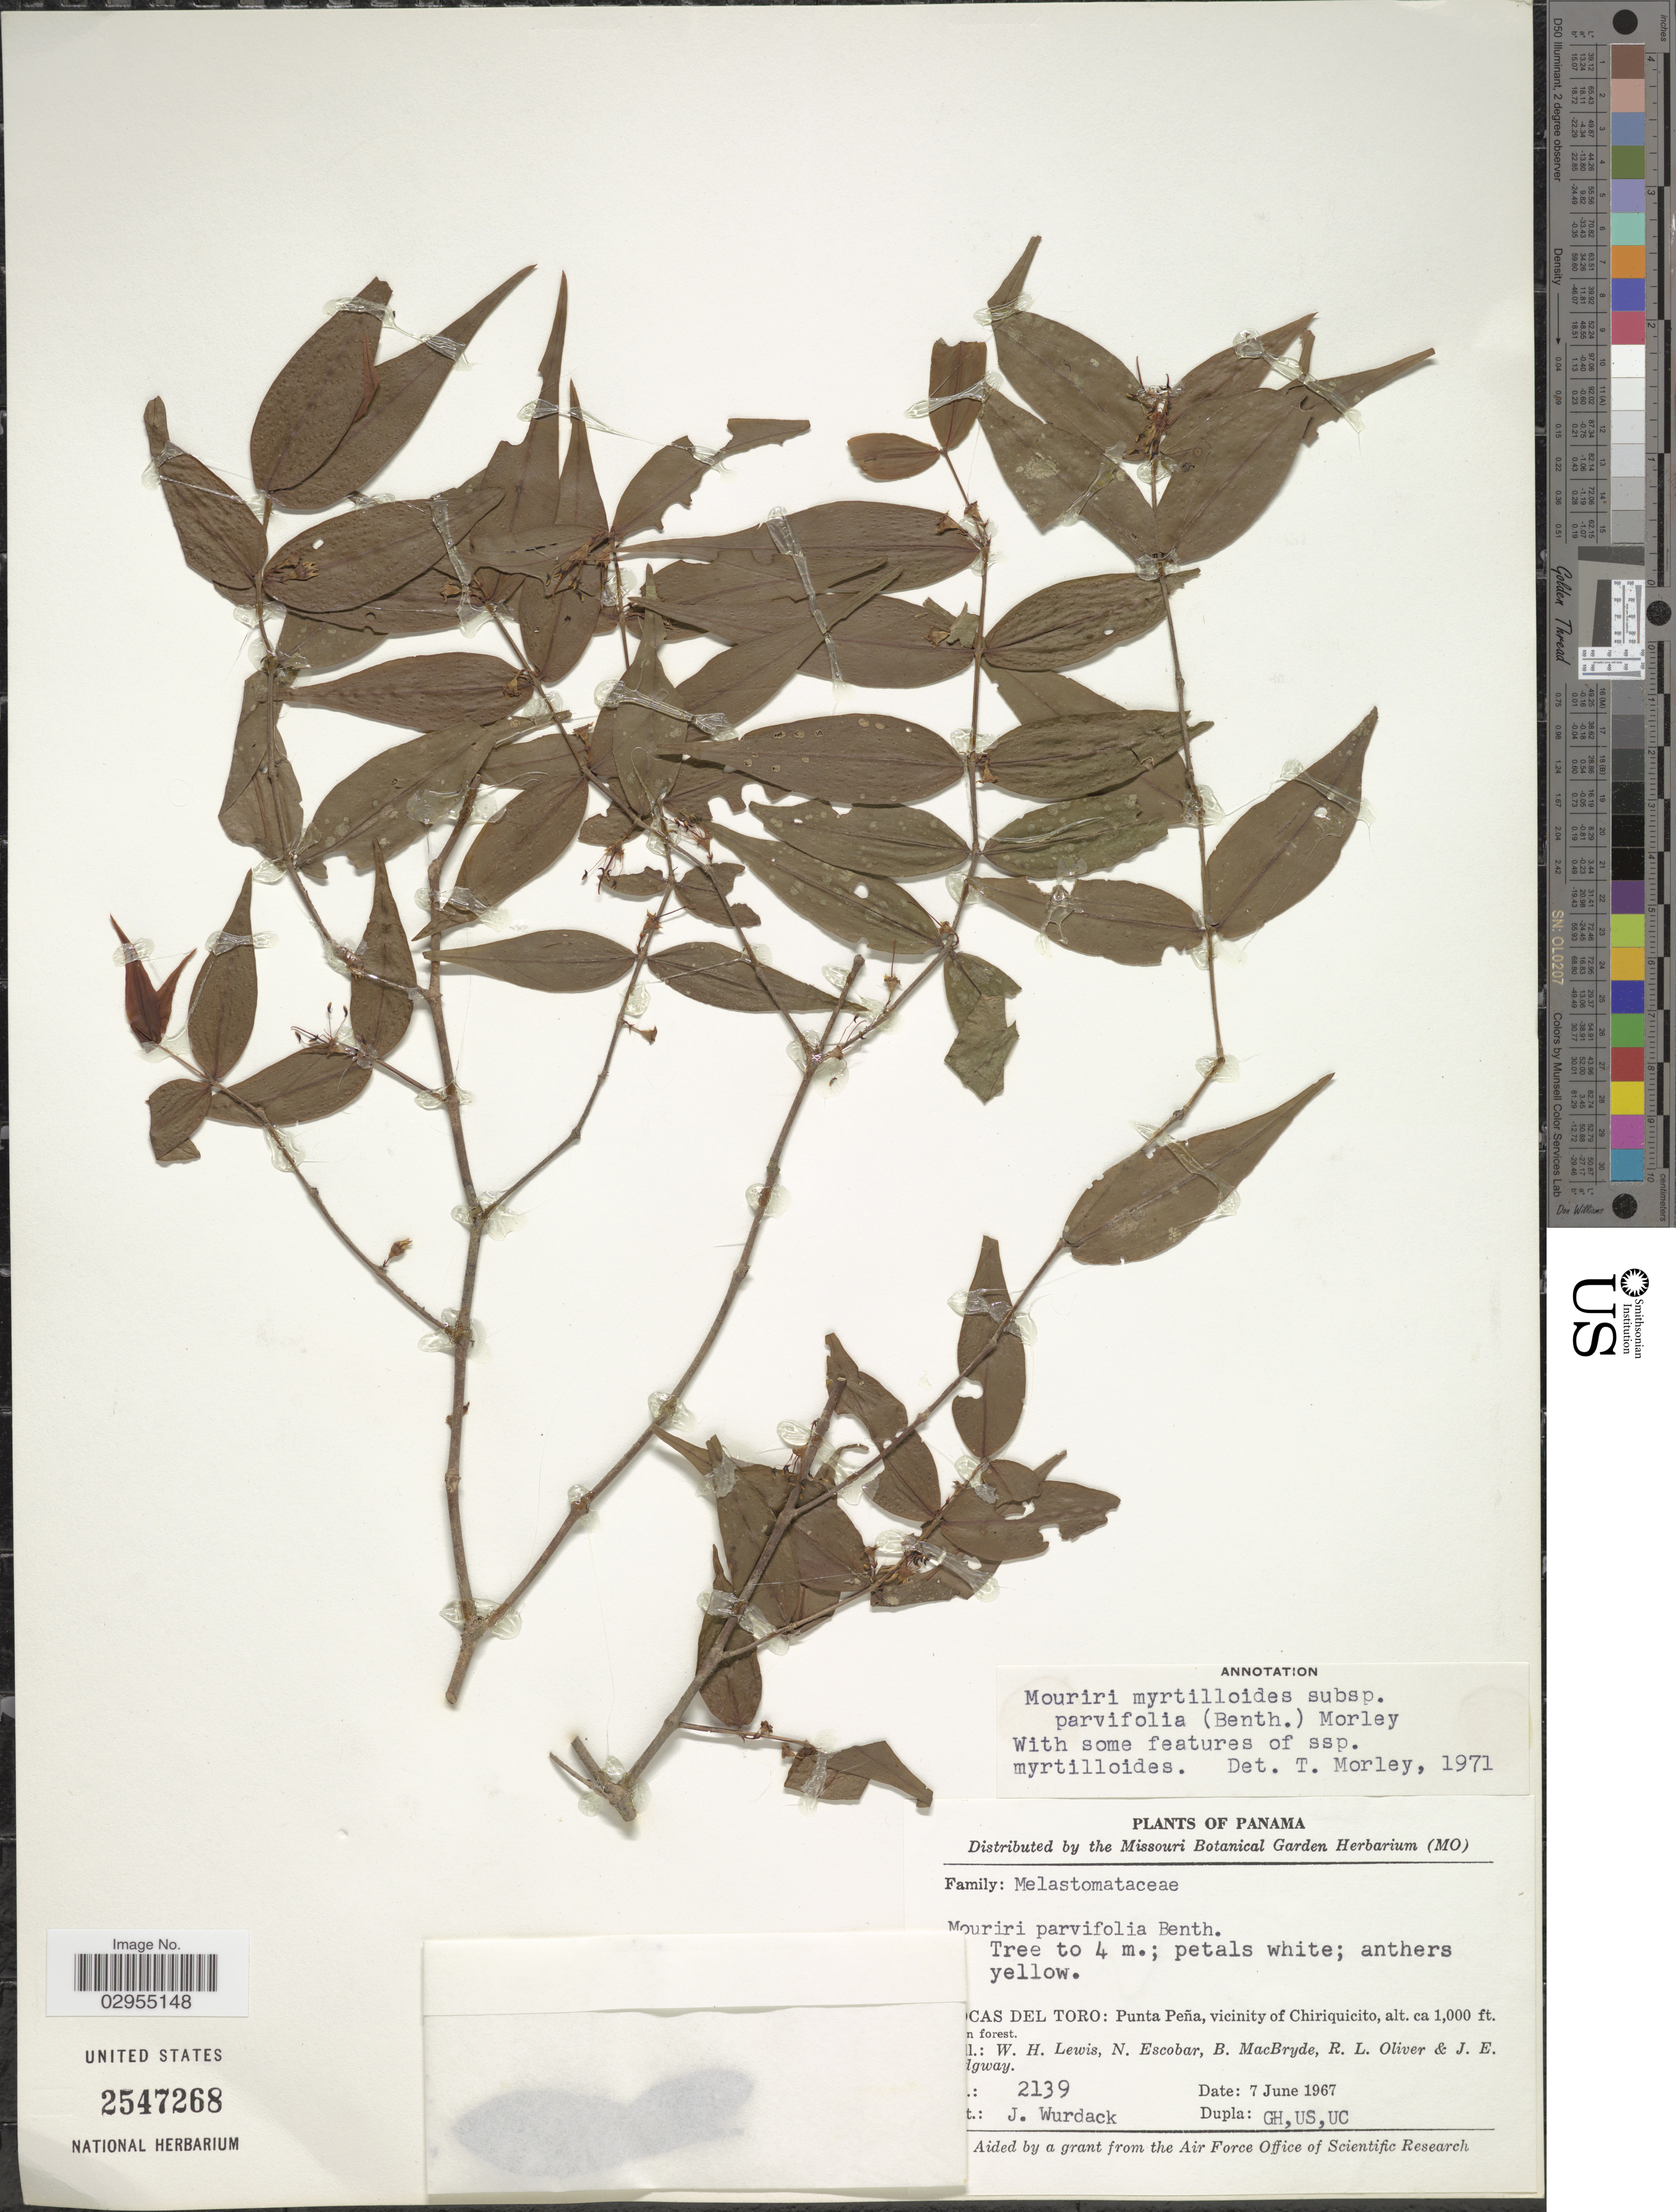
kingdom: Plantae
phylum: Tracheophyta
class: Magnoliopsida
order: Myrtales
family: Melastomataceae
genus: Mouriri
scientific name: Mouriri parvifolia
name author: Benth.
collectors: W. H. Lewis, N. Escobar, B. MacBryde, R. Oliver & J. Ridgway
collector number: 2139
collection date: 1967-06-07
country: Panama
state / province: Bocas del Toro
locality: Punta Peña, vicinity of Chiriquicito.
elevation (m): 305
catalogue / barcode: US 2547268